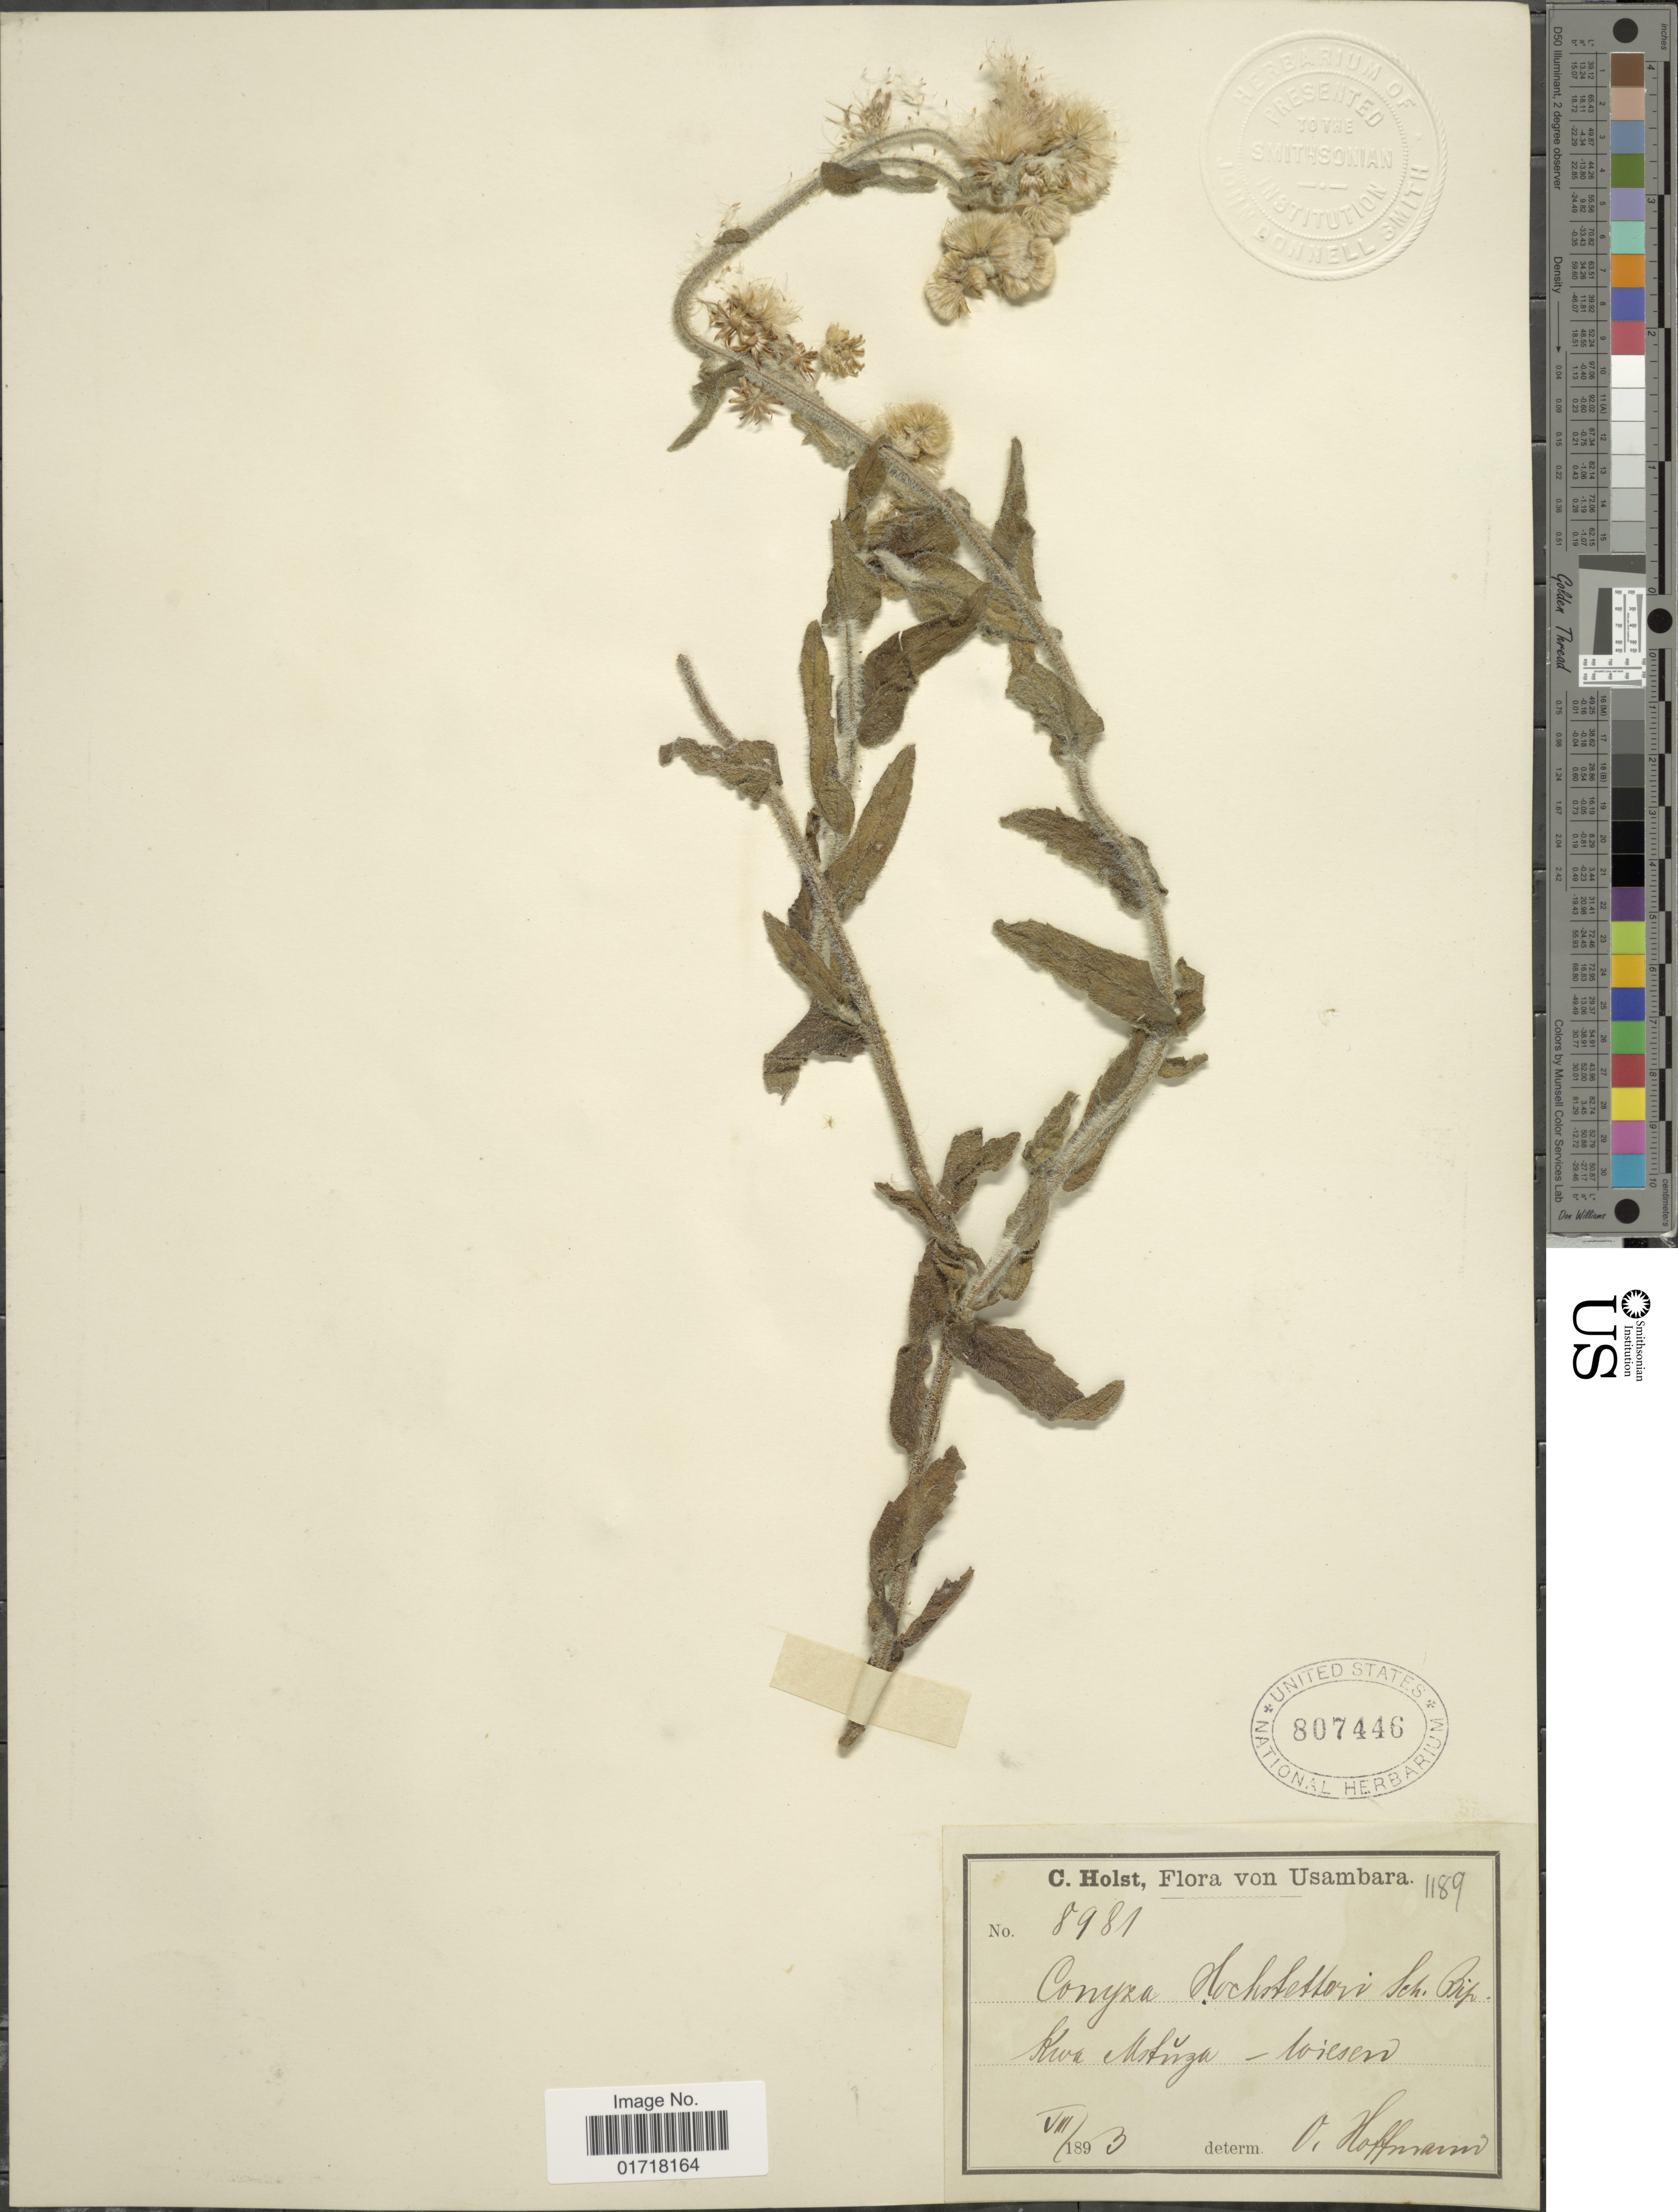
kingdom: Plantae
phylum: Tracheophyta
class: Magnoliopsida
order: Asterales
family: Asteraceae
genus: Conyza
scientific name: Conyza hochstetteri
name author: Sch. Bip. ex A. Rich.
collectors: C. H. Holst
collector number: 8981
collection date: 1893-08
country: Tanzania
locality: Usambara, Kwa Mstuza.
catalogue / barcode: US 807446